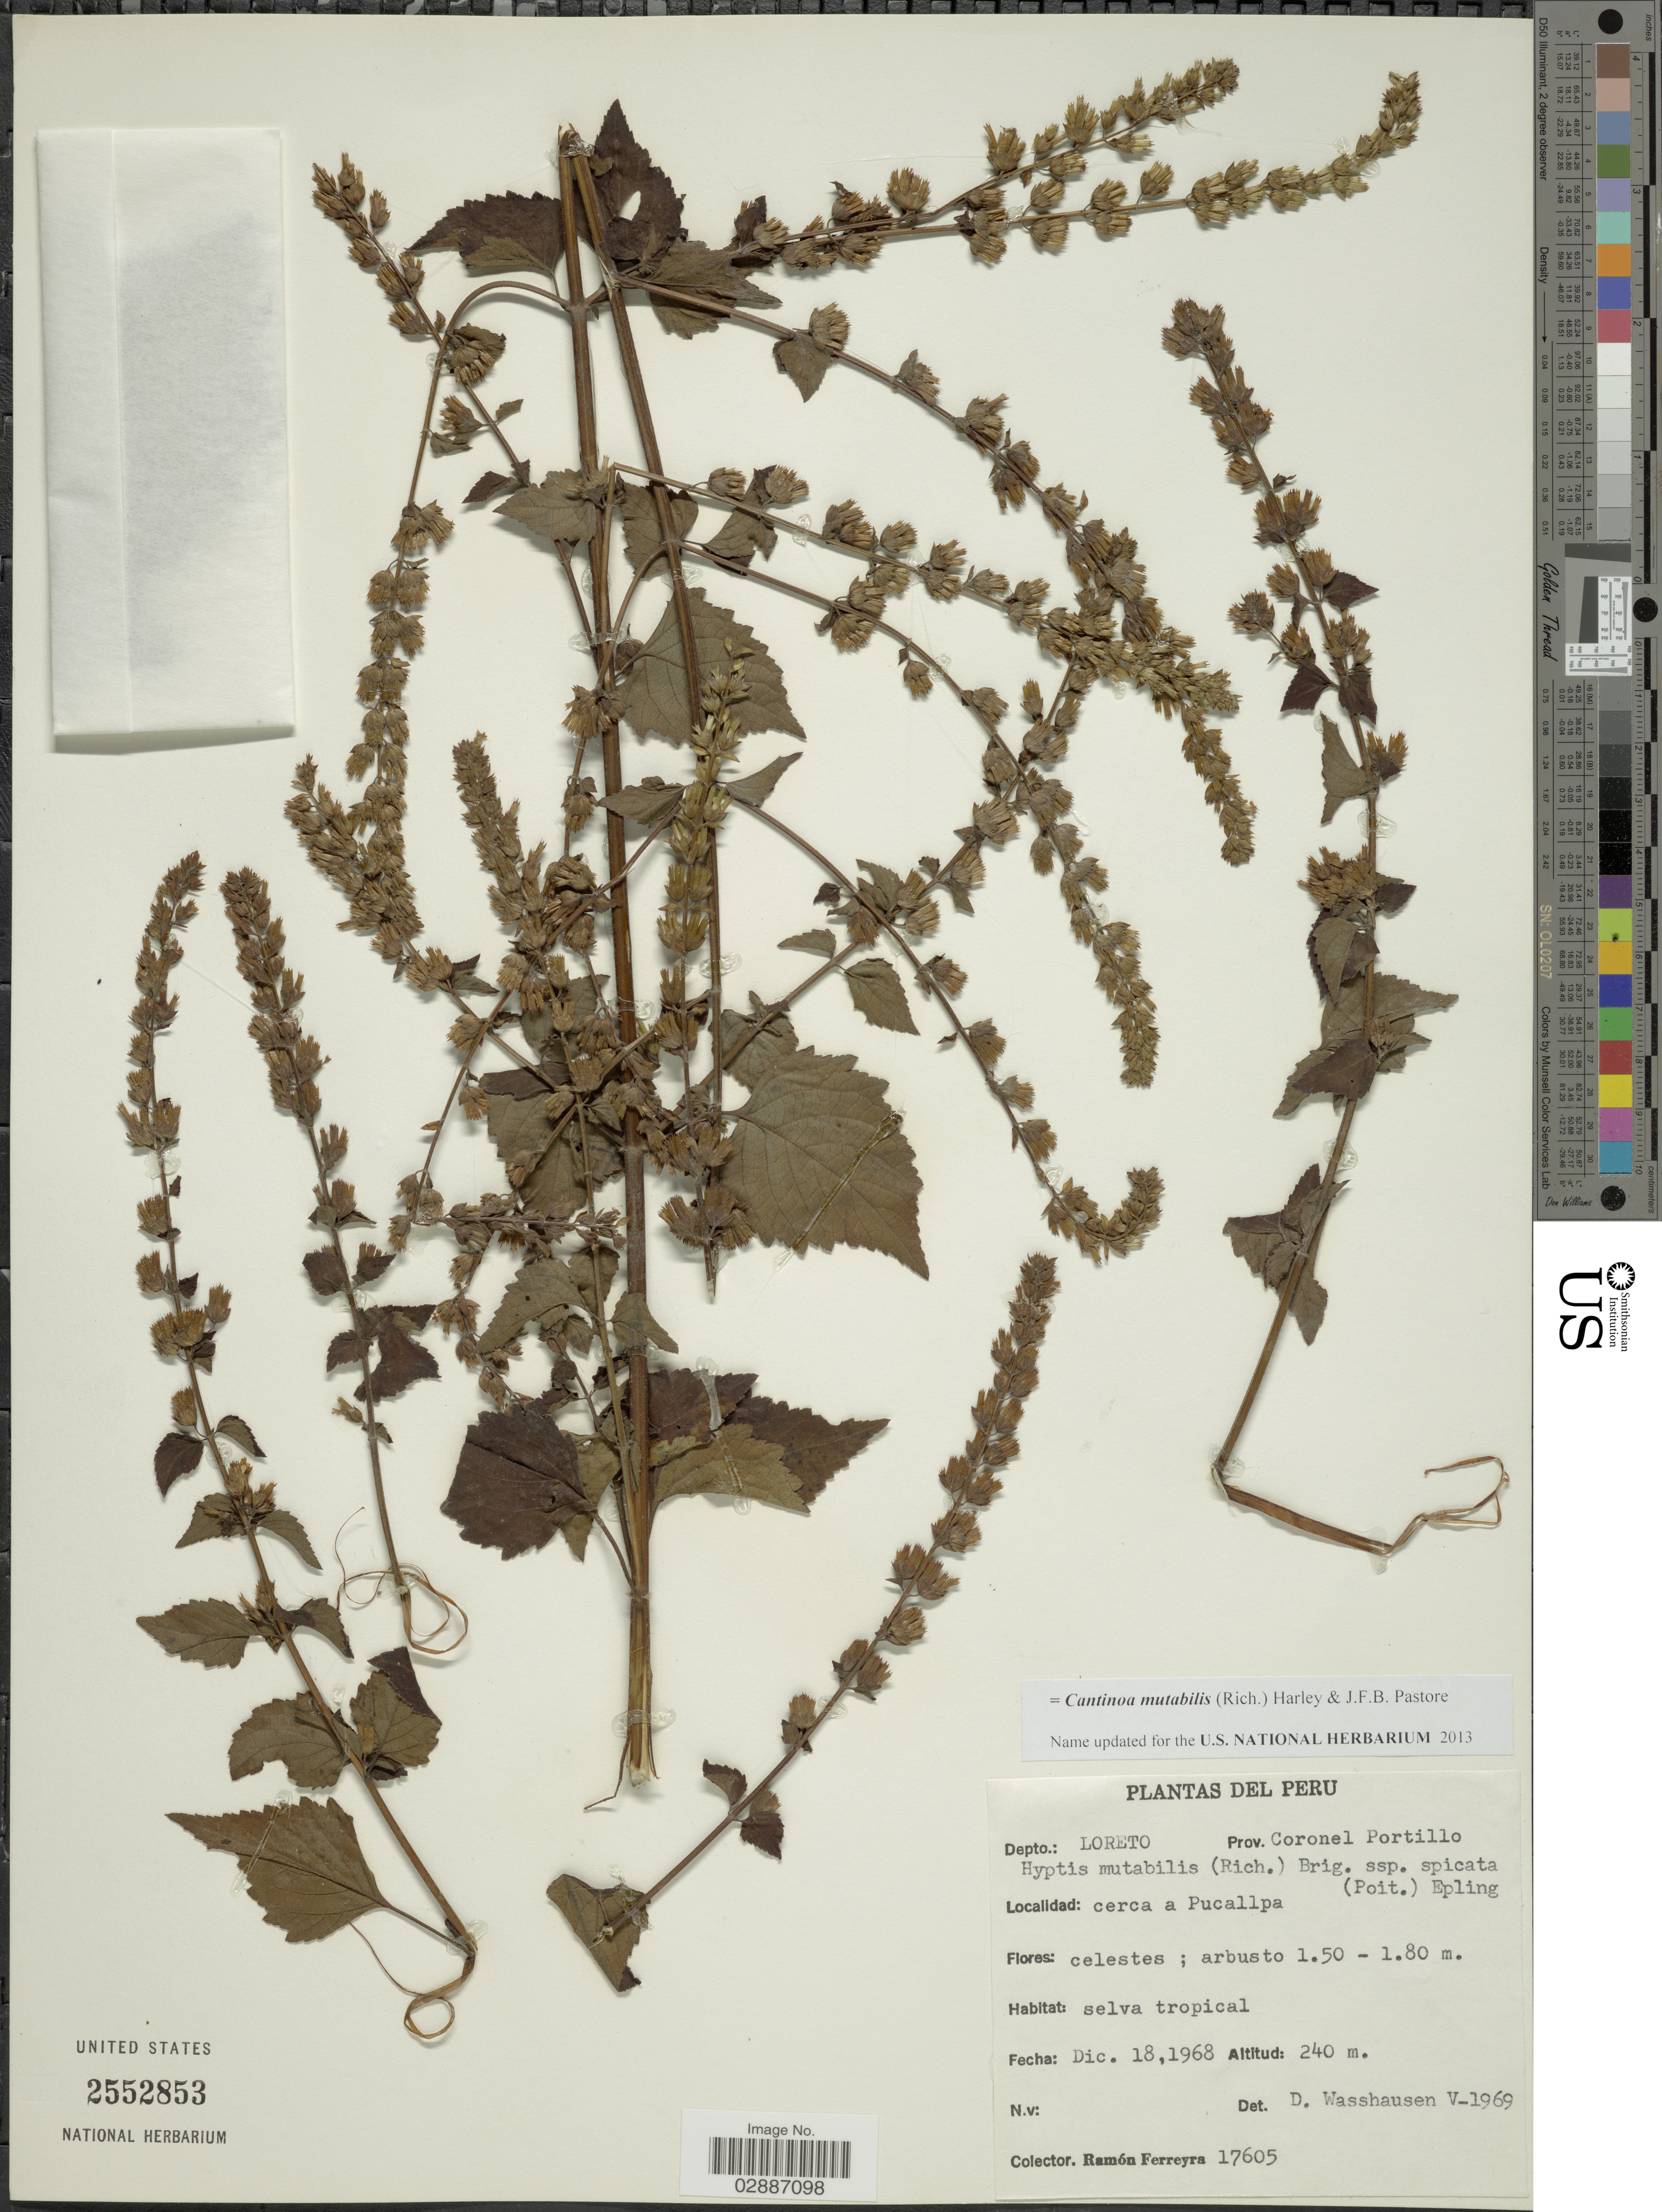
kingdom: Plantae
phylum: Tracheophyta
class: Magnoliopsida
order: Lamiales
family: Lamiaceae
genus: Cantinoa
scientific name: Cantinoa mutabilis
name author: (Epling) Harley & J.F.B. Pastore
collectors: R. A. Ferreyra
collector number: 17606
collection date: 1968-12-18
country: Peru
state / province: Loreto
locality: Depto.: Loreto. Prov. Coronel Portillo. Cerca a Pucallpa.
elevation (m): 240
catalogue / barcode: US 2552853